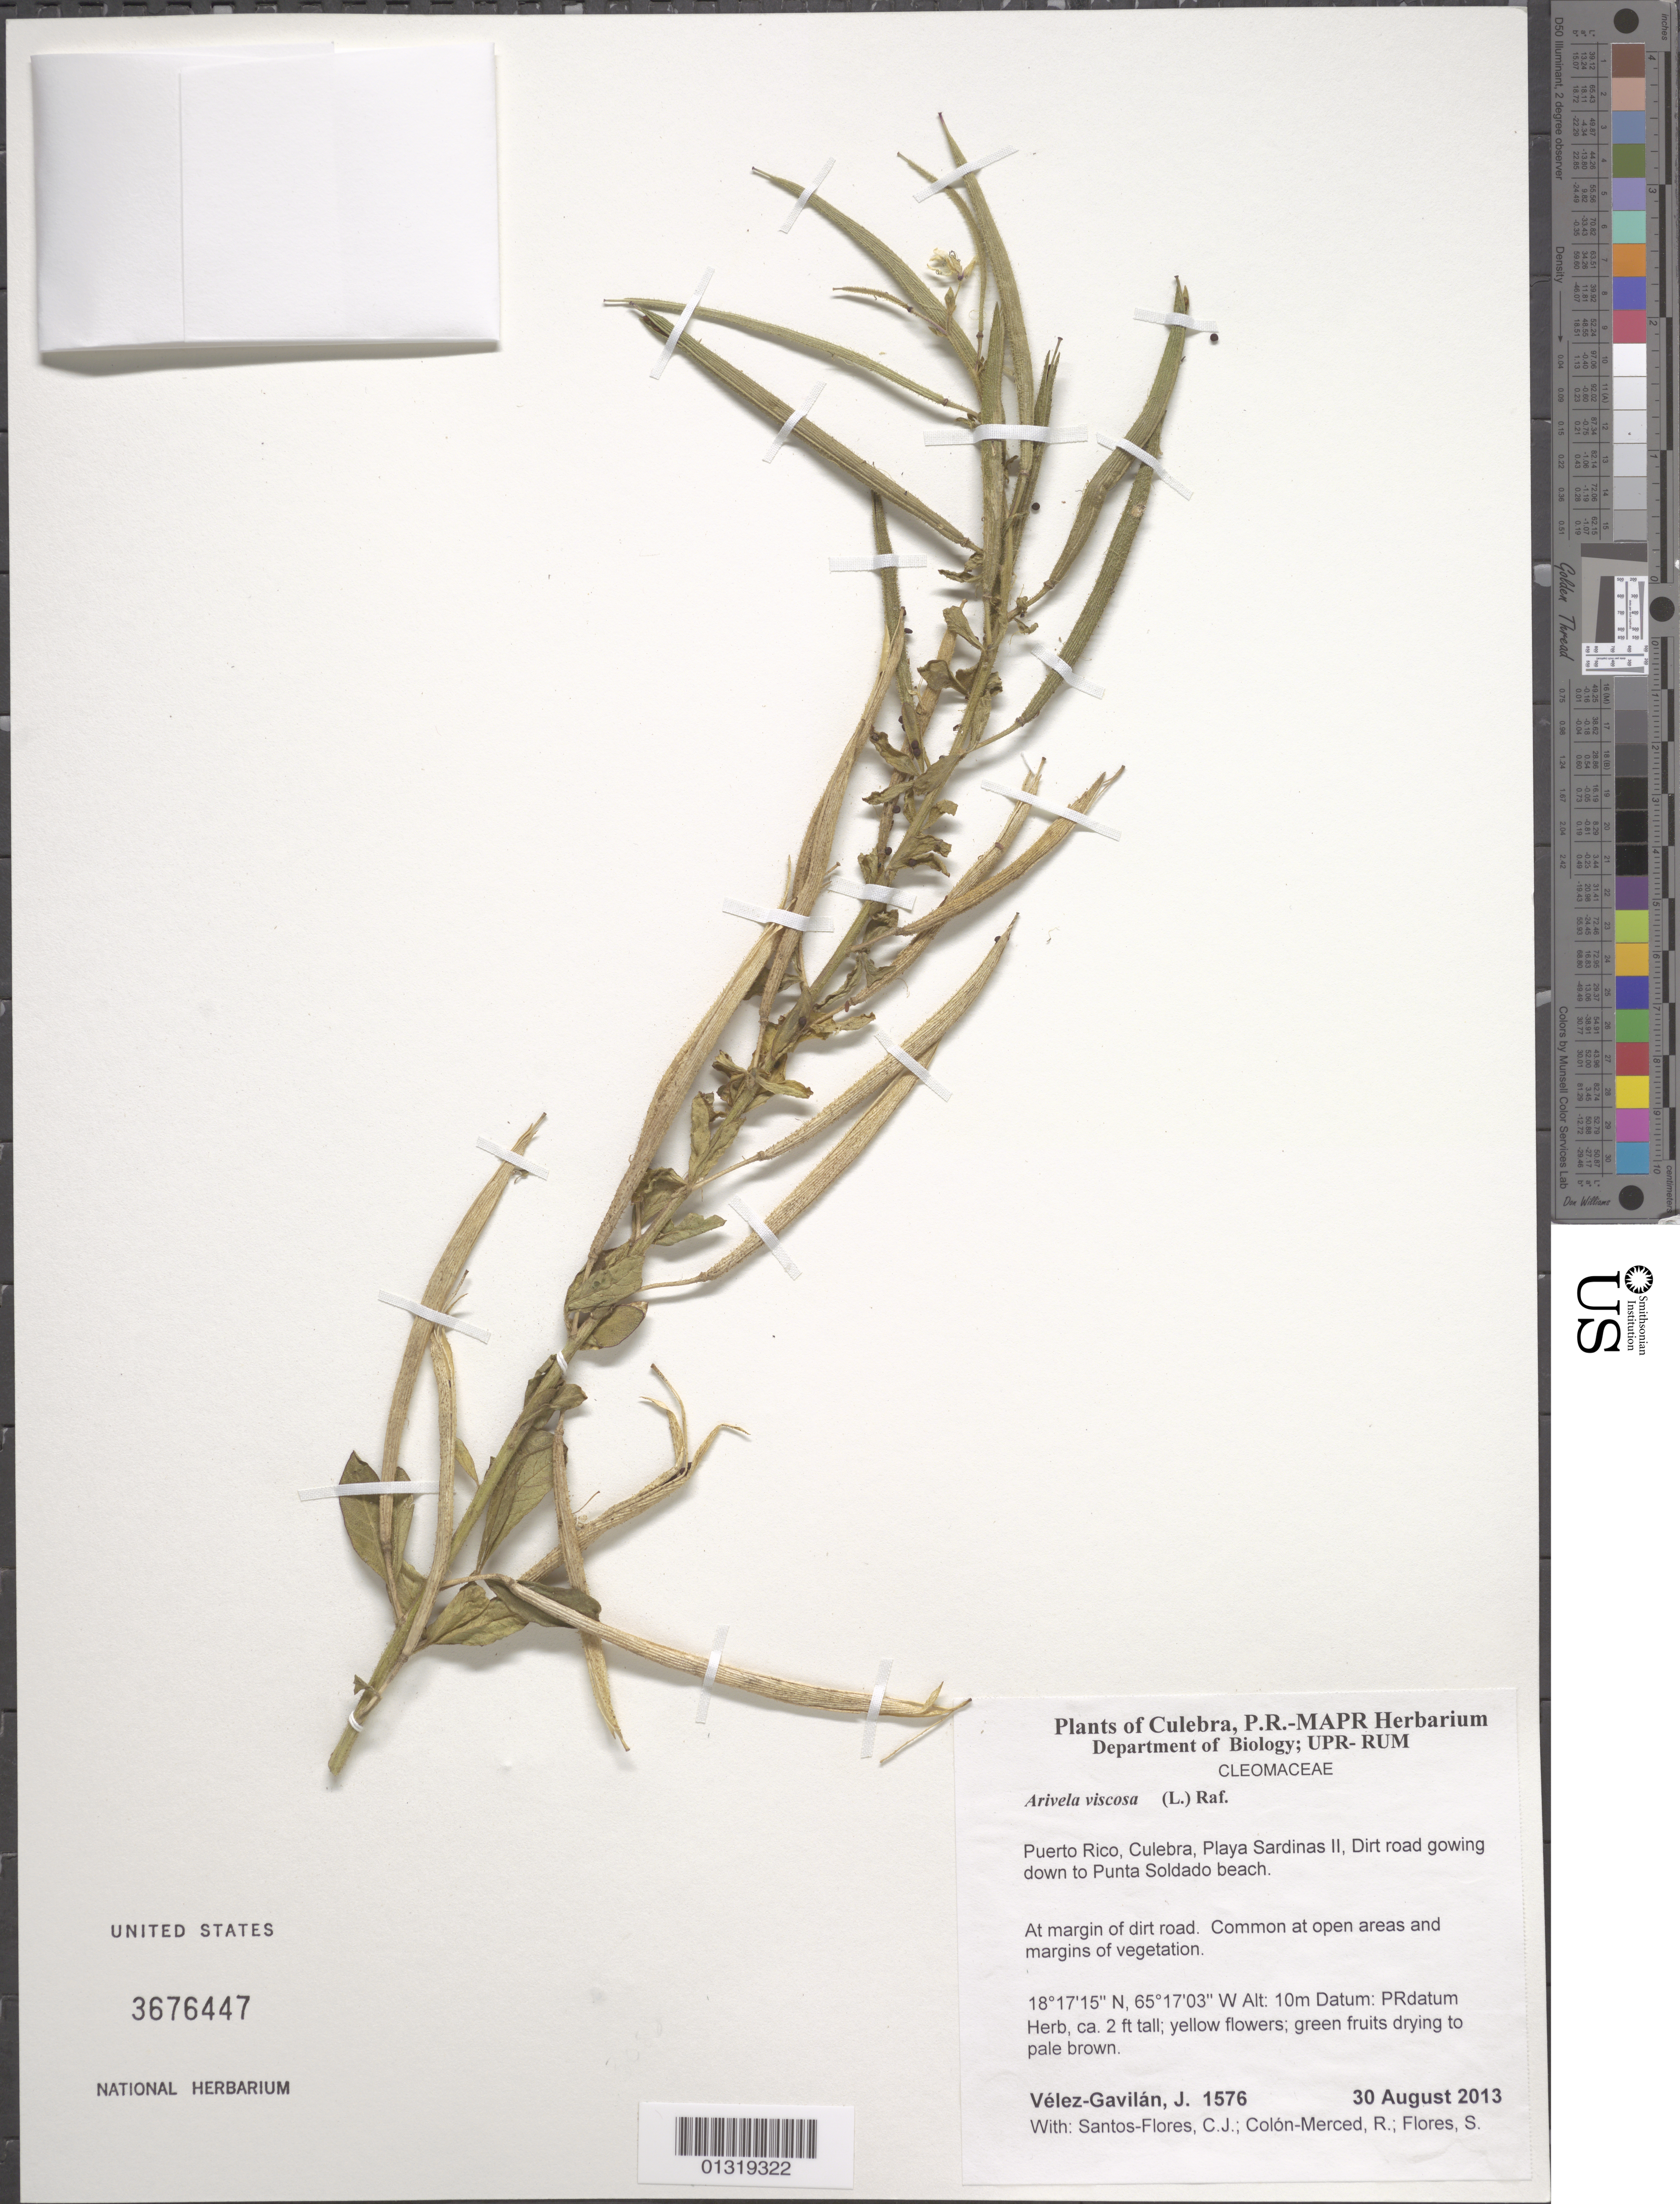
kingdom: Plantae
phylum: Tracheophyta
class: Magnoliopsida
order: Brassicales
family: Cleomaceae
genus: Arivela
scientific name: Arivela viscosa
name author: (L.) Raf.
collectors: J. Vélez-Gavilán, C. Santos-Flores, R. Colôn-Merced & M. Flores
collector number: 1576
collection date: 2013-08-30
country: Puerto Rico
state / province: Culebra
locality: Playa Sardinas II, dirt road going down to Punta Soldado beach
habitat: At margin of dirt road. Common at open areas and margins of vegetation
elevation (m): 10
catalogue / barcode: US 3676447